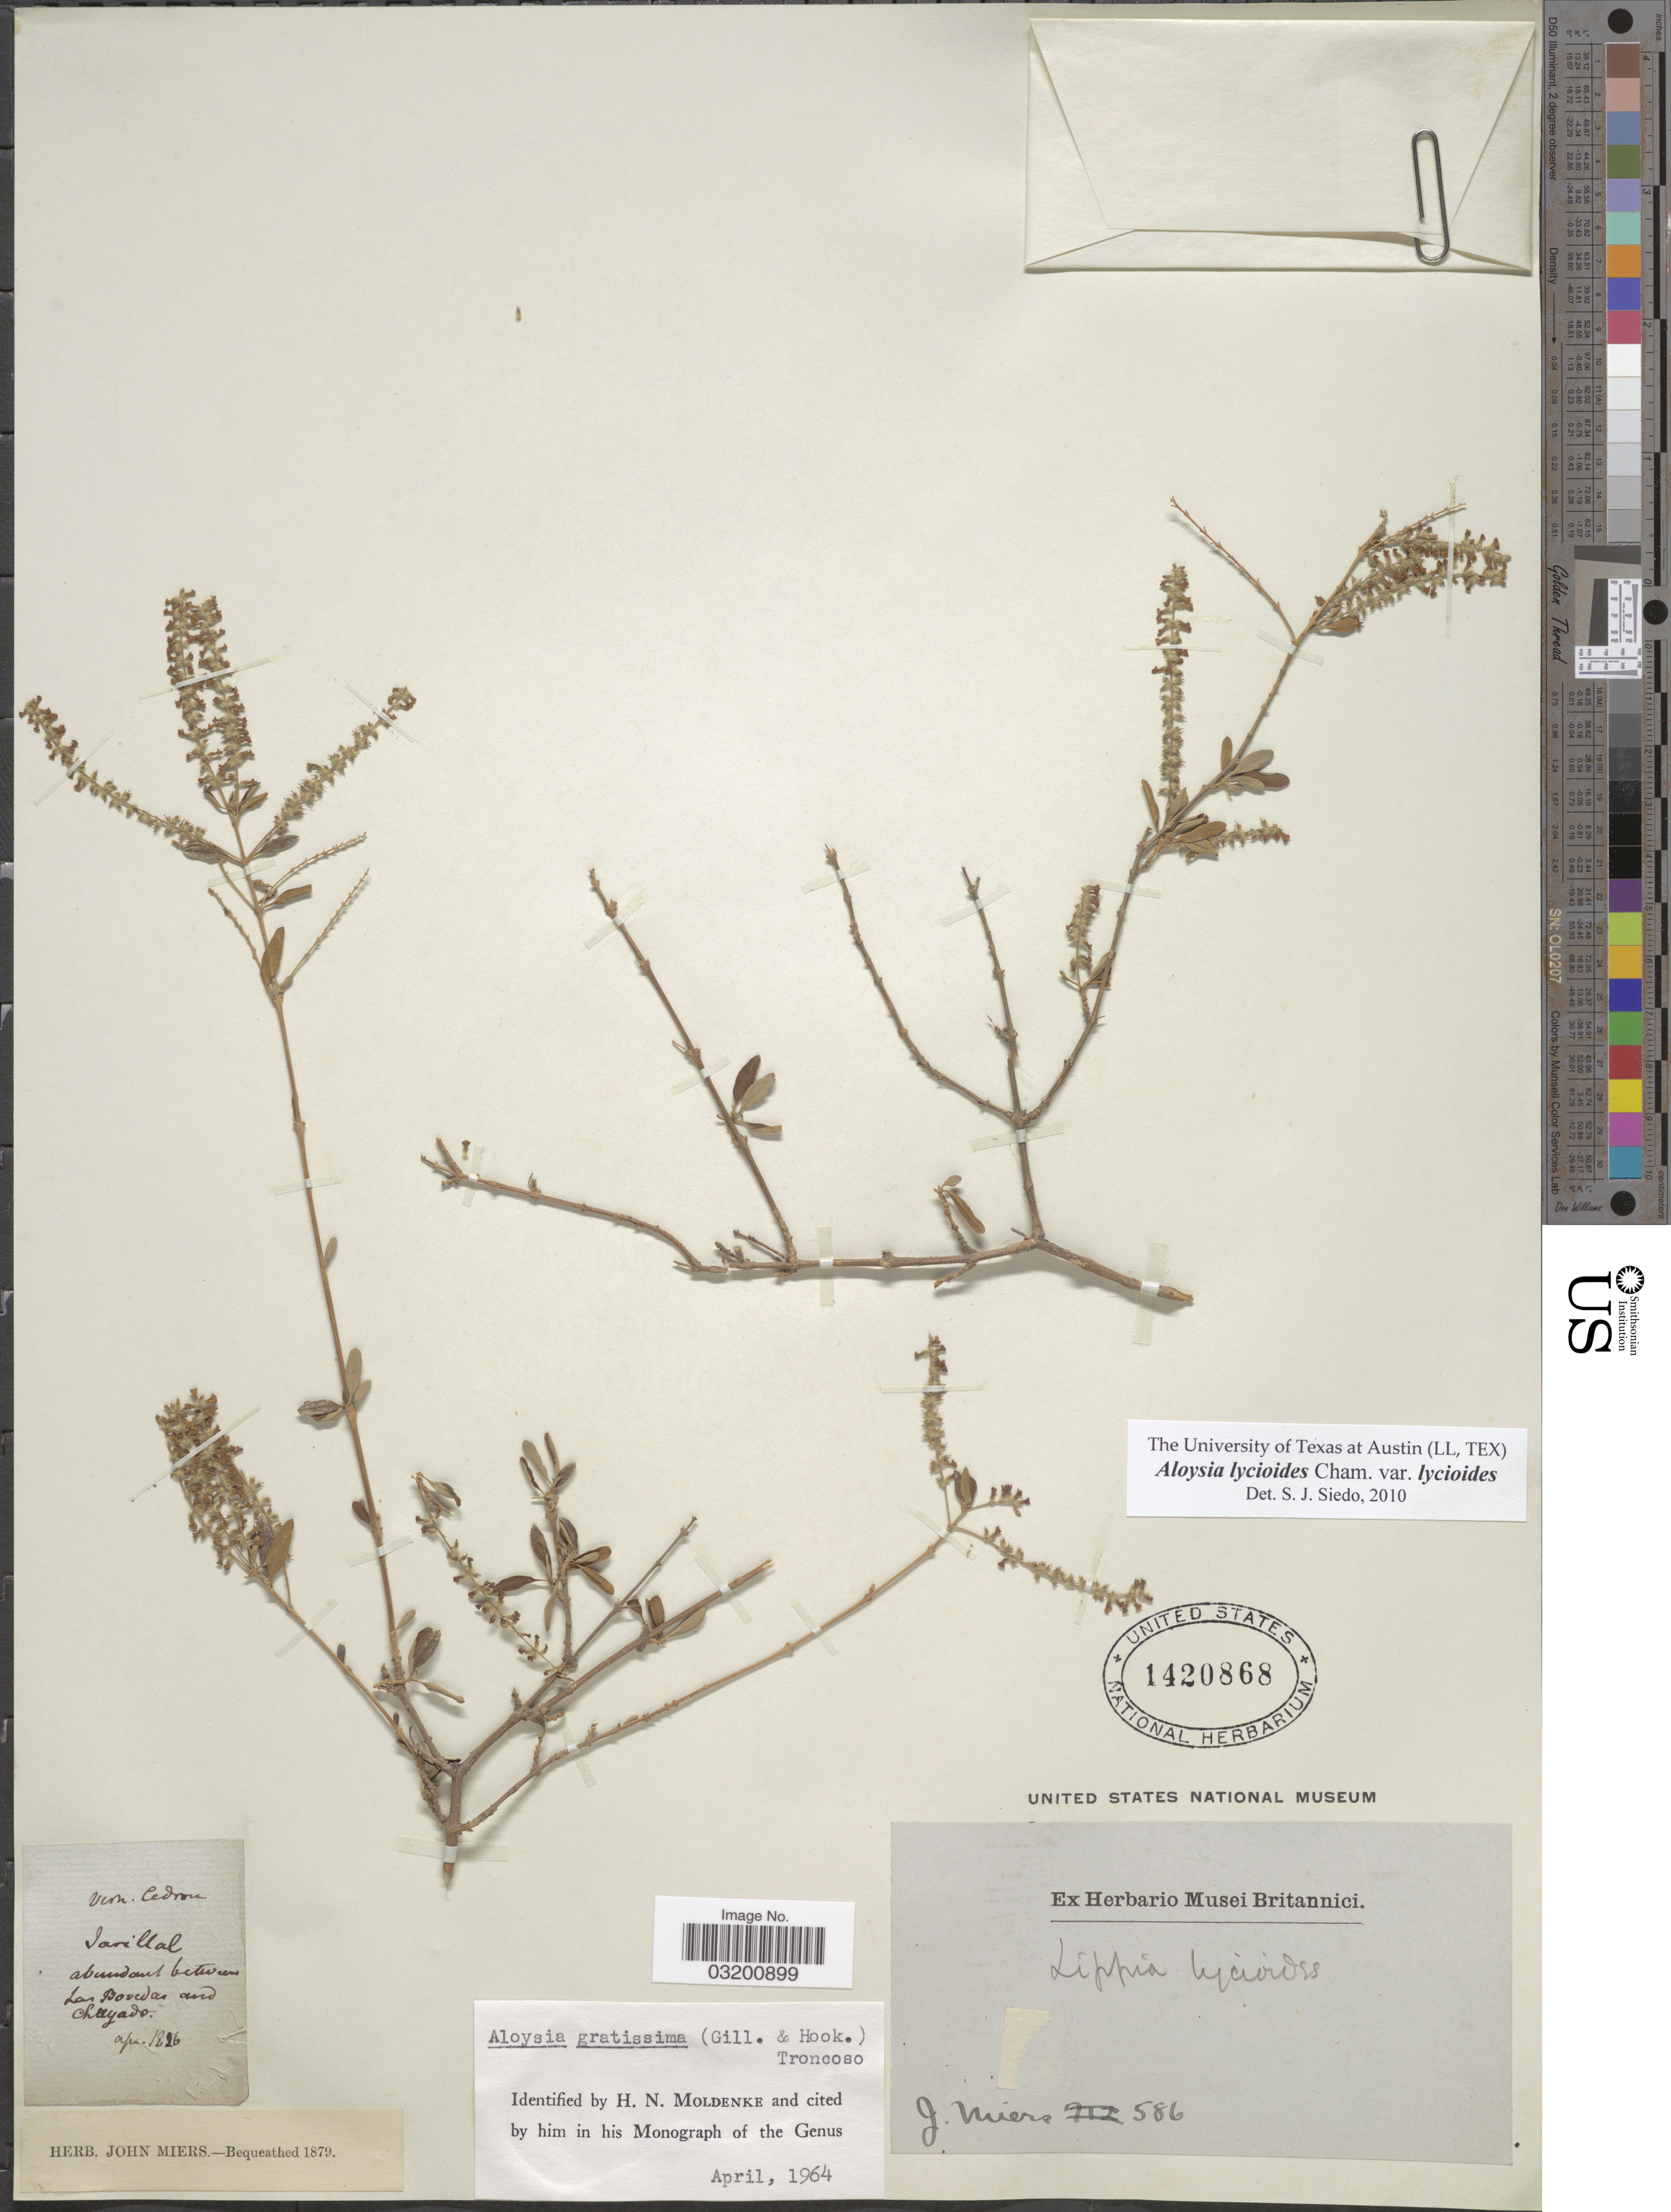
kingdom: Plantae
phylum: Tracheophyta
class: Magnoliopsida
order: Lamiales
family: Verbenaceae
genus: Aloysia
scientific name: Aloysia lycioides var. lycioides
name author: Cham.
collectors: J. Miers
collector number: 586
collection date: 1826-04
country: Argentina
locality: Jarillal, abundant between Las Bovedas and Chayado.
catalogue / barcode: US 1420868